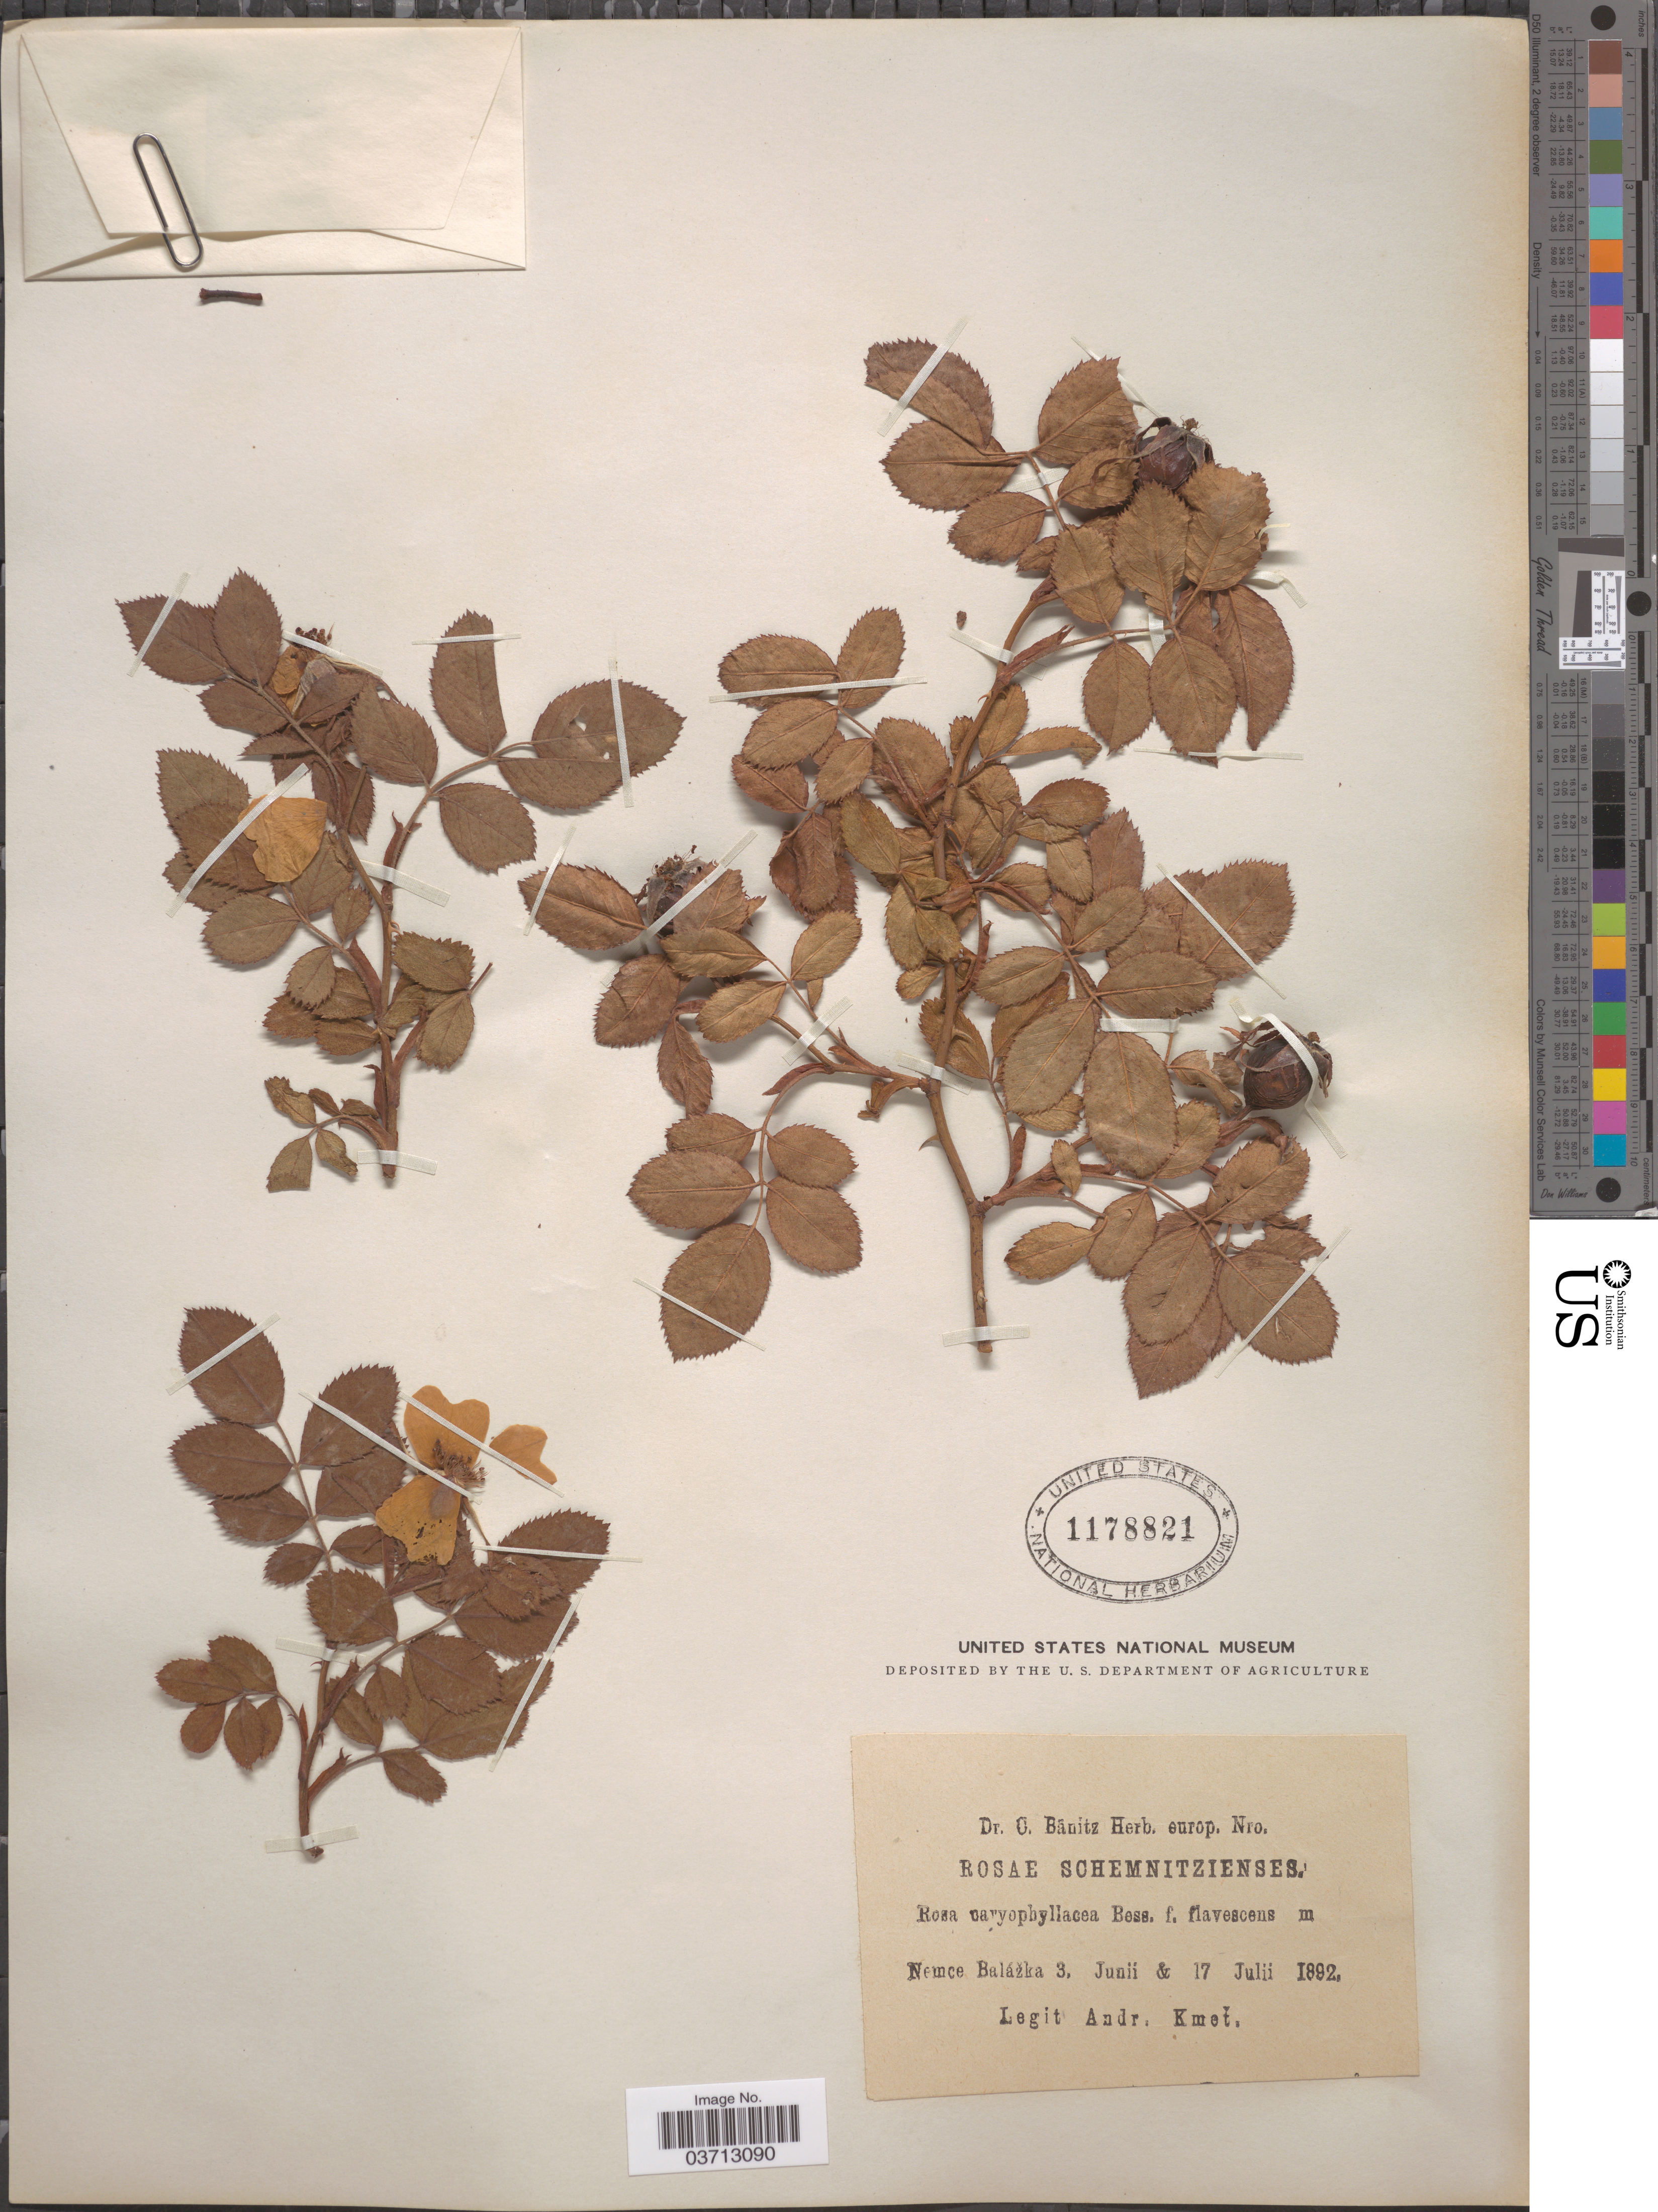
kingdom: Plantae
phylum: Tracheophyta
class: Magnoliopsida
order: Rosales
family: Rosaceae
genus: Rosa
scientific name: Rosa caryophyllacea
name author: Besser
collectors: A. Kmet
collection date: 1892-06-03/1892-07-17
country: Slovakia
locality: Schemnitzienses. Nemce Balážka.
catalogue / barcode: US 1178821